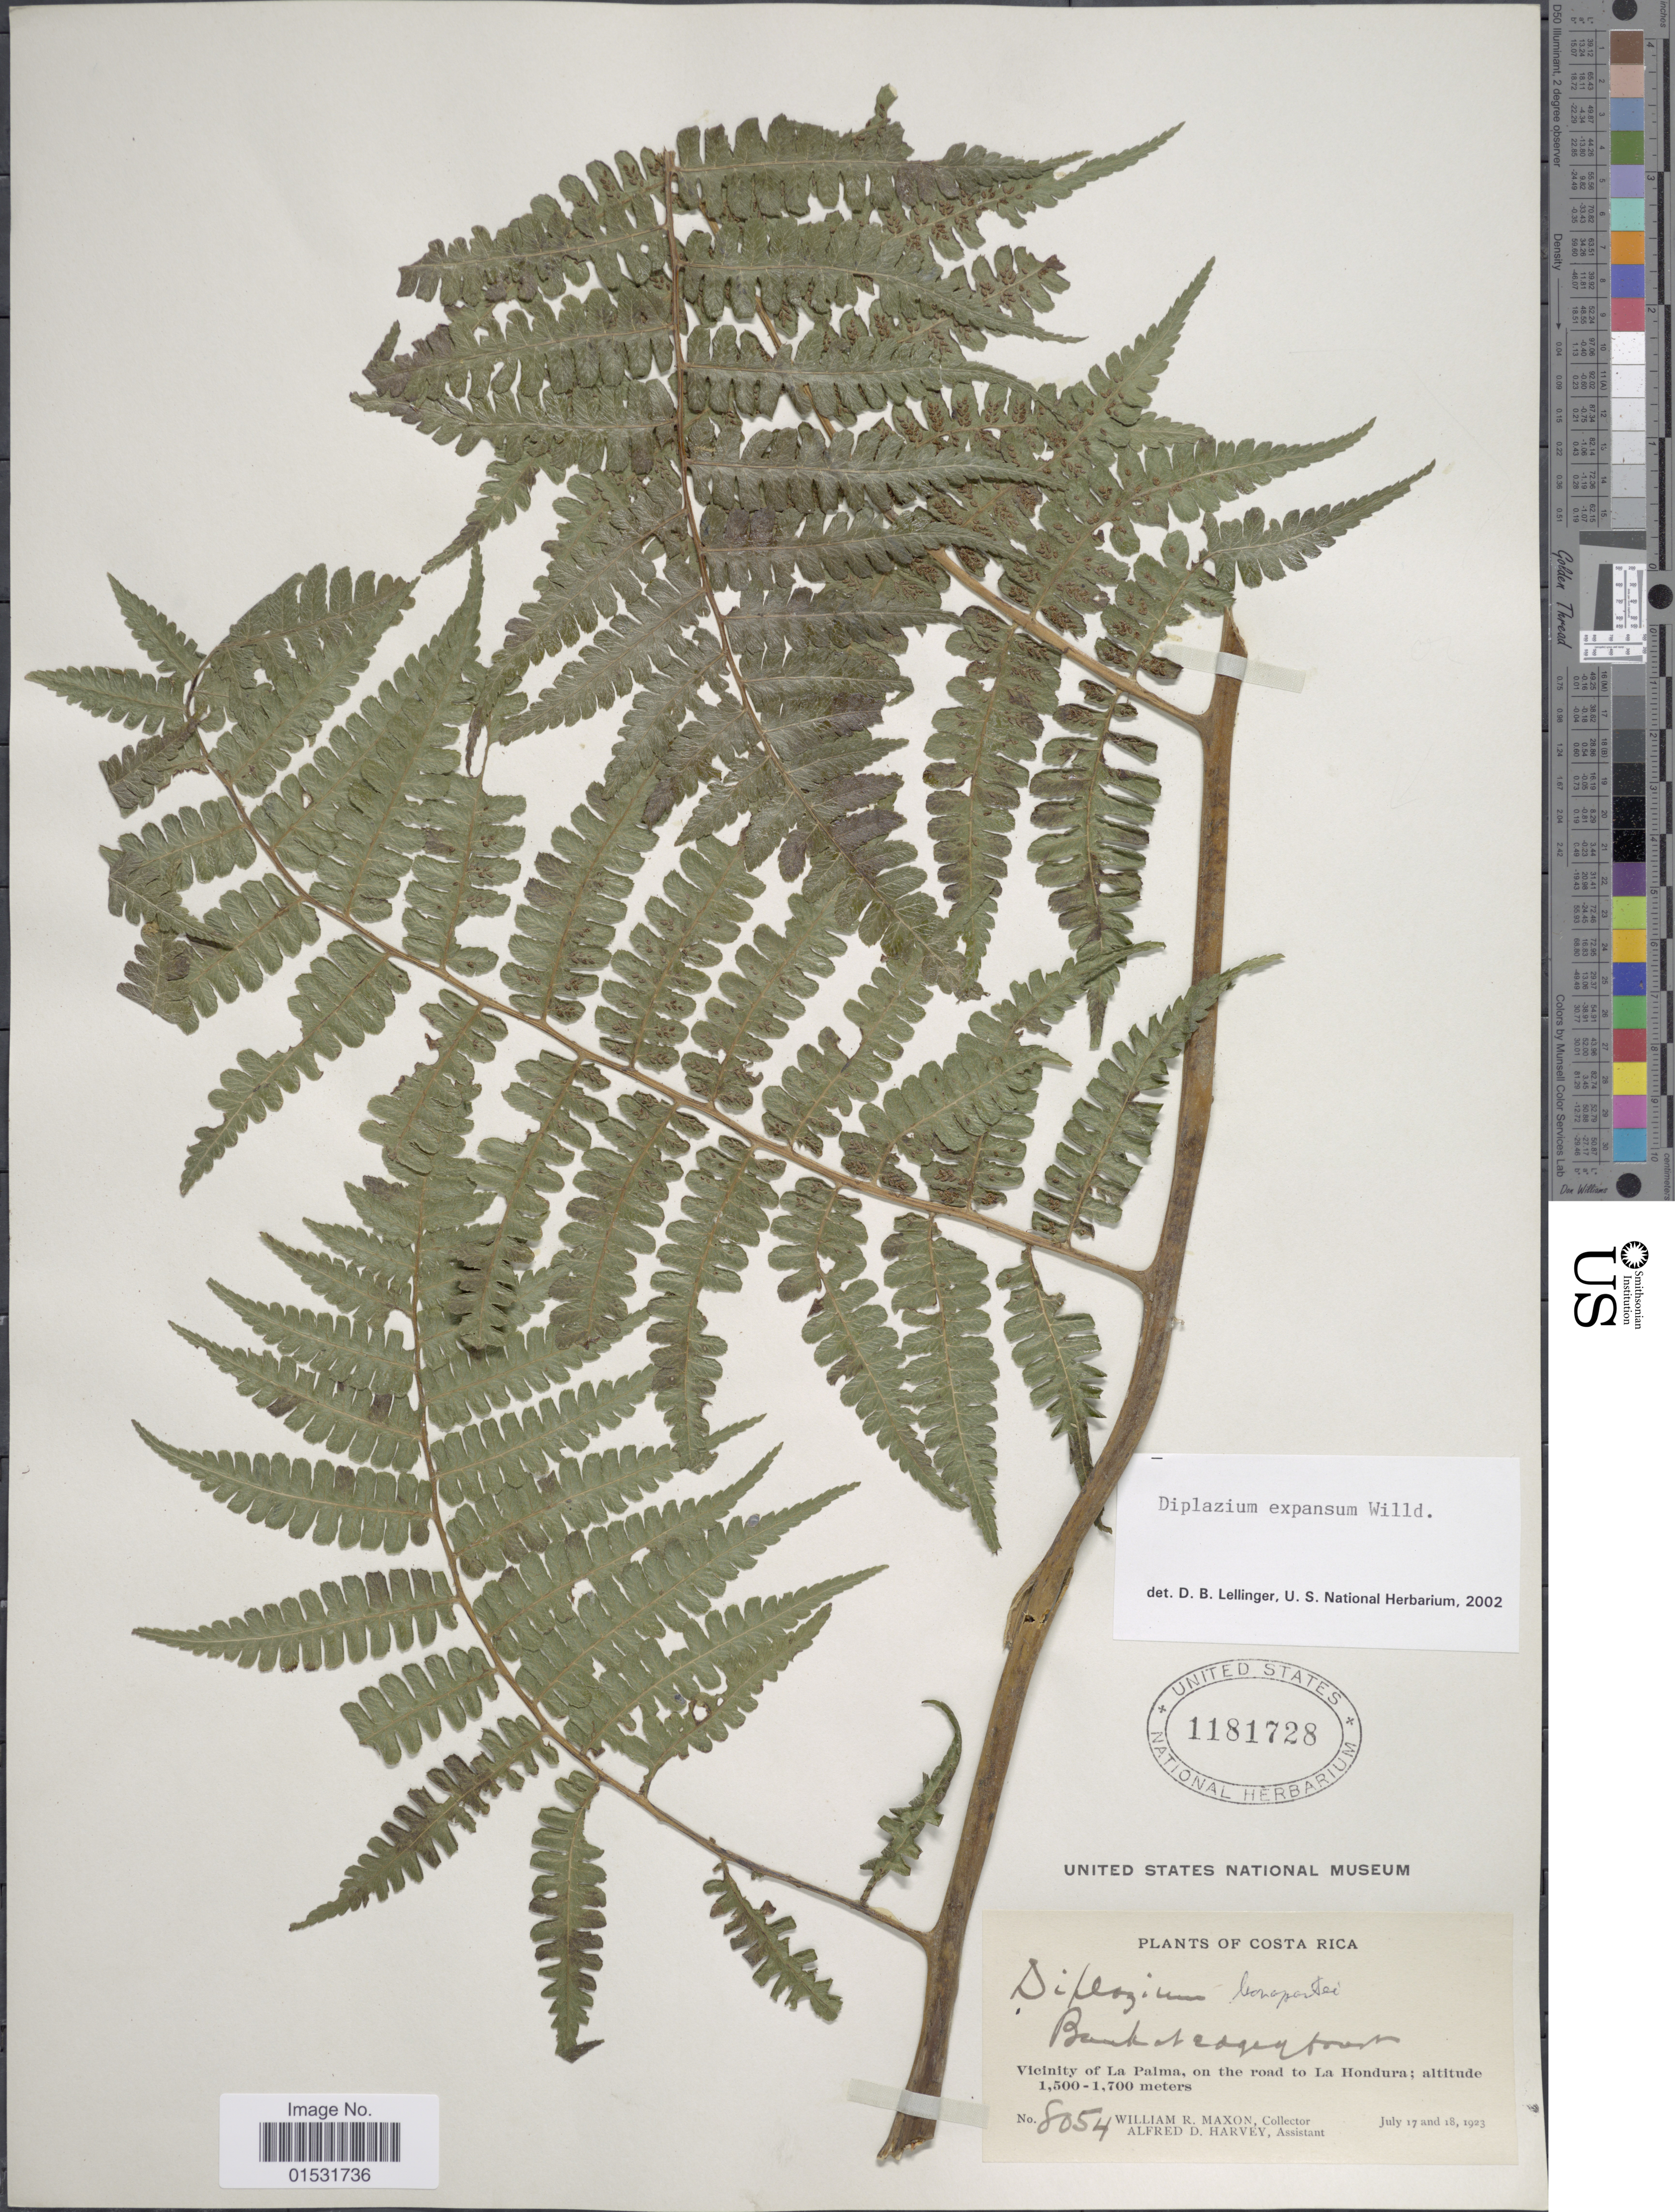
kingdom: Plantae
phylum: Tracheophyta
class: Polypodiopsida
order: Polypodiales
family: Athyriaceae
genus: Diplazium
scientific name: Diplazium expansum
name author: Willd.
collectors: W. R. Maxon & A. D. Harvey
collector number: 8054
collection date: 1923-07-17/1923-07-18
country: Costa Rica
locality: Vicinity of La Palma, on the road to La Hondura.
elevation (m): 1500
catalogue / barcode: US 1181728